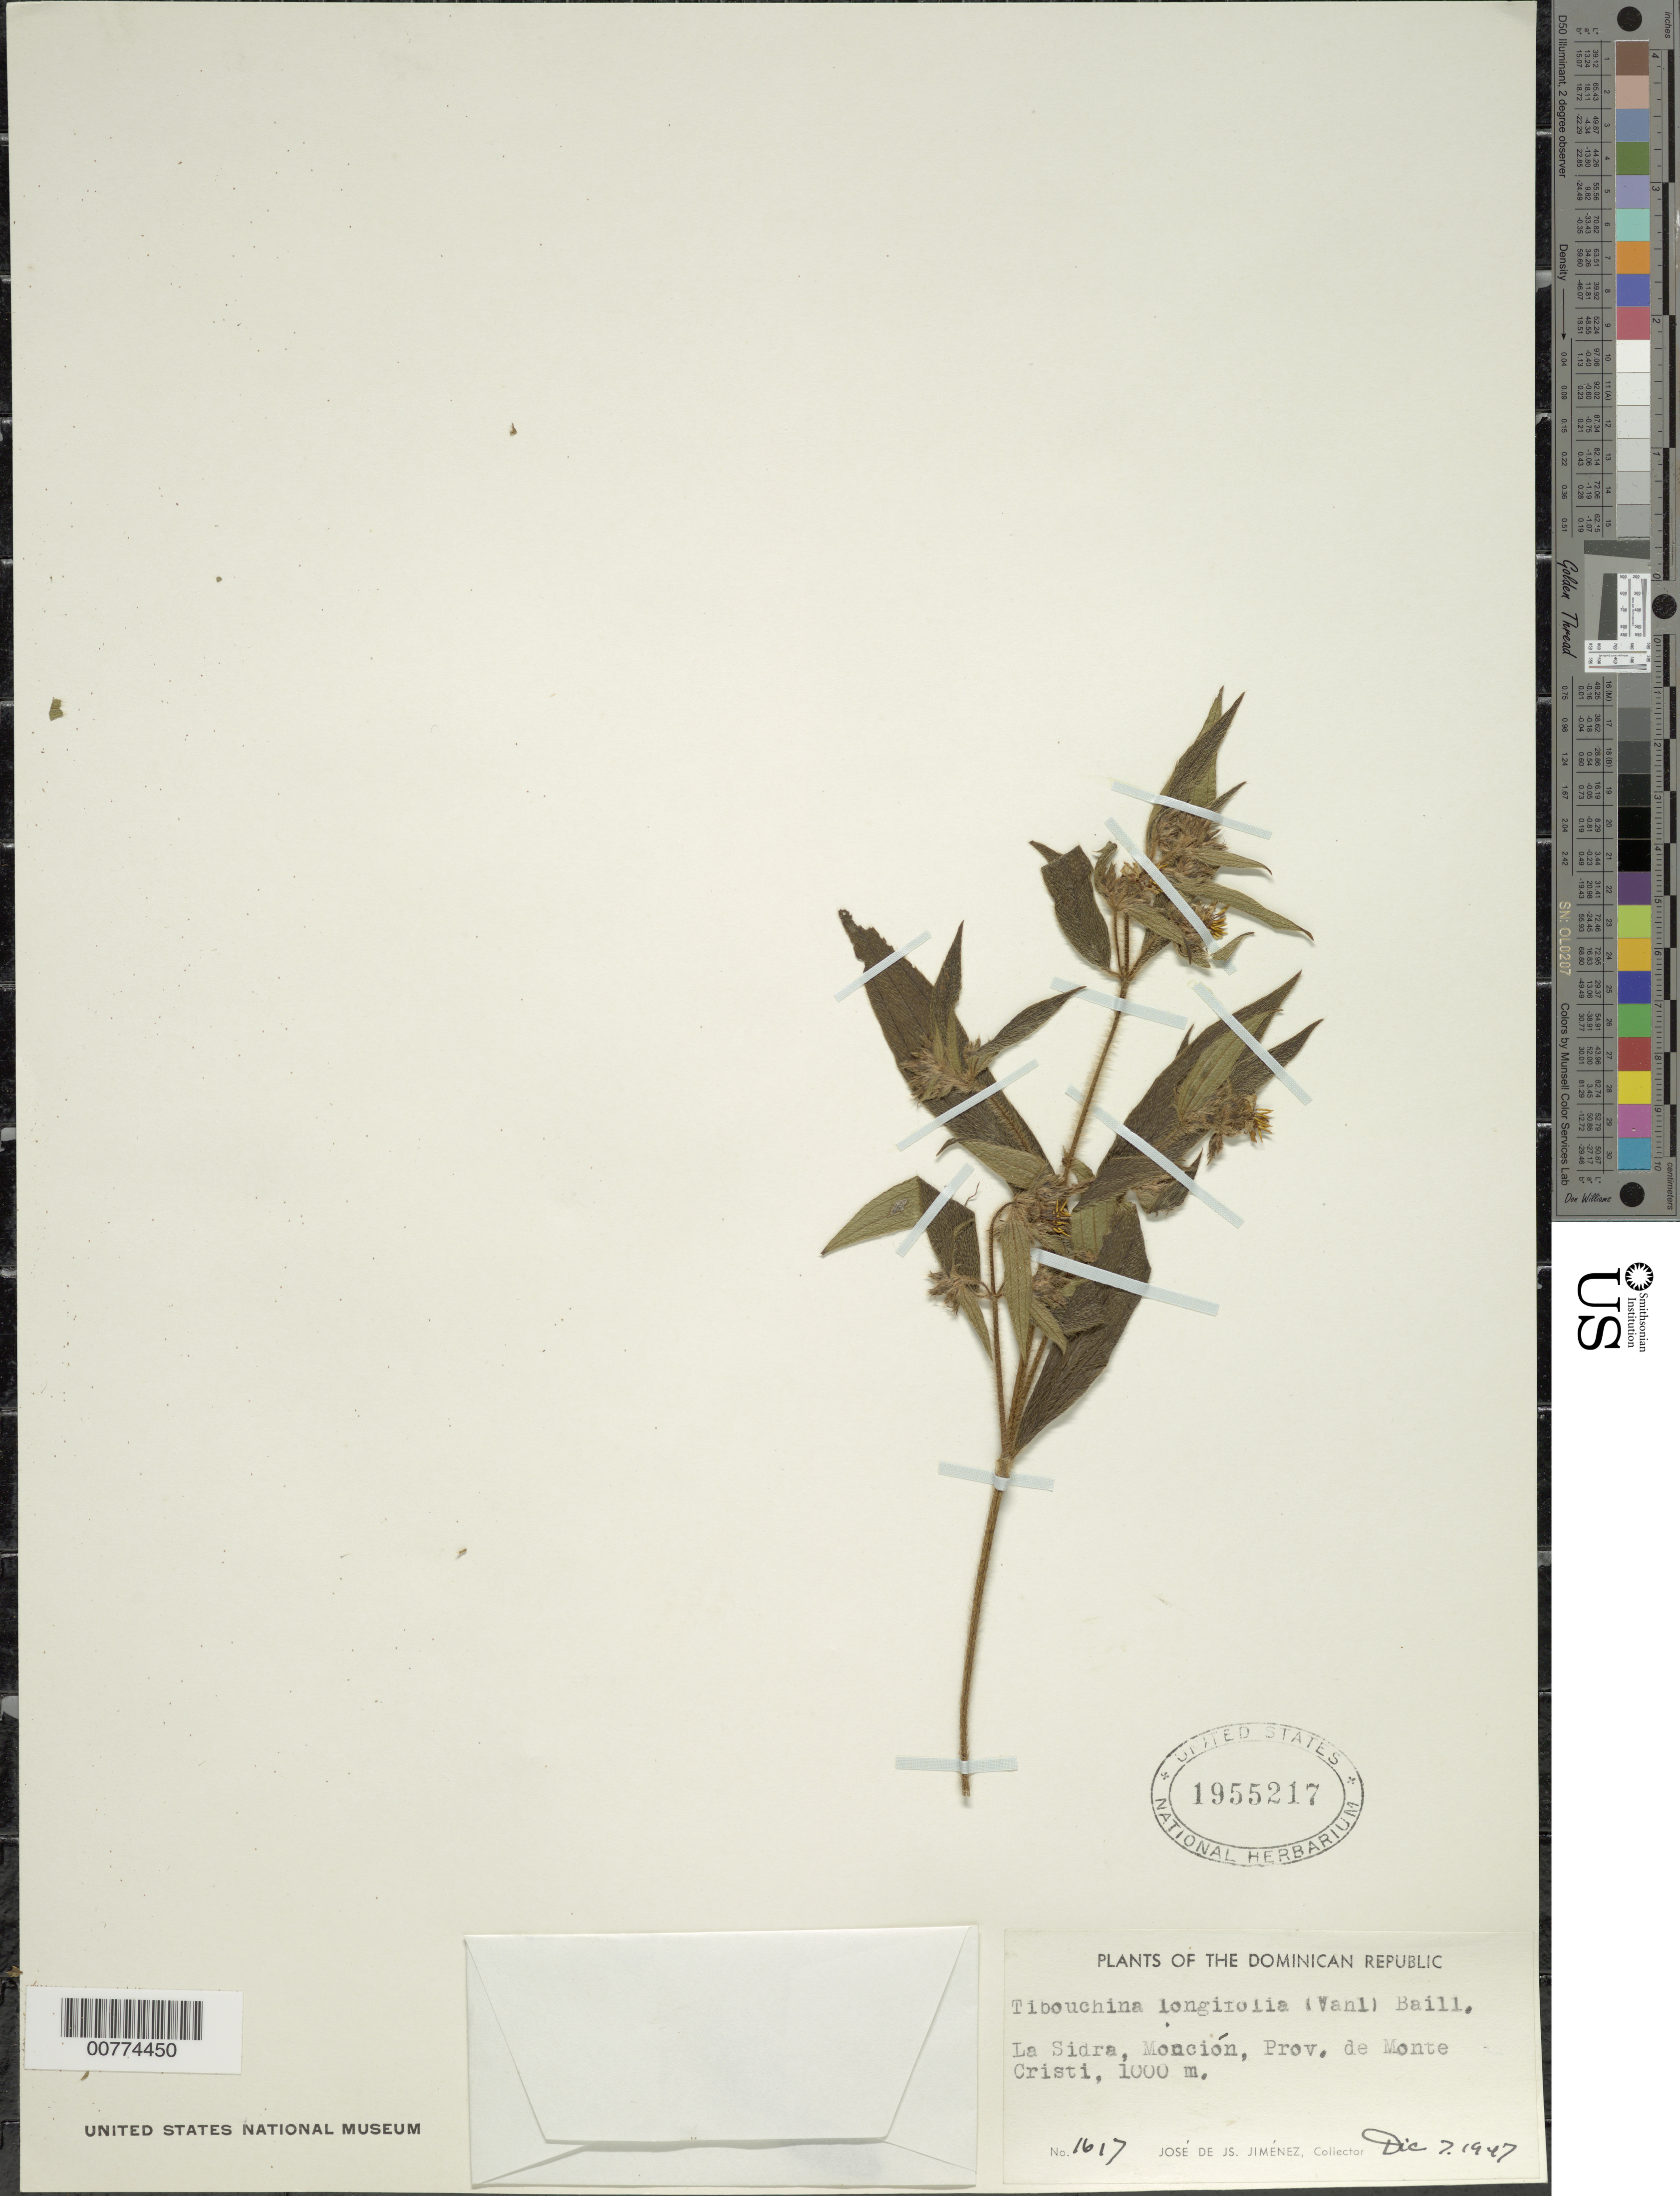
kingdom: Plantae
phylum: Tracheophyta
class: Magnoliopsida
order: Myrtales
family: Melastomataceae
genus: Chaetogastra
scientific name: Chaetogastra longifolia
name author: (Vahl) DC.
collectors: J. J. Jiménez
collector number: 1617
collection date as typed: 07 Dec 1947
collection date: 1947-12-07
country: Dominican Republic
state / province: Monte Cristi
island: Hispaniola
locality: La Sidra.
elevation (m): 1000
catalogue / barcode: US 1955217